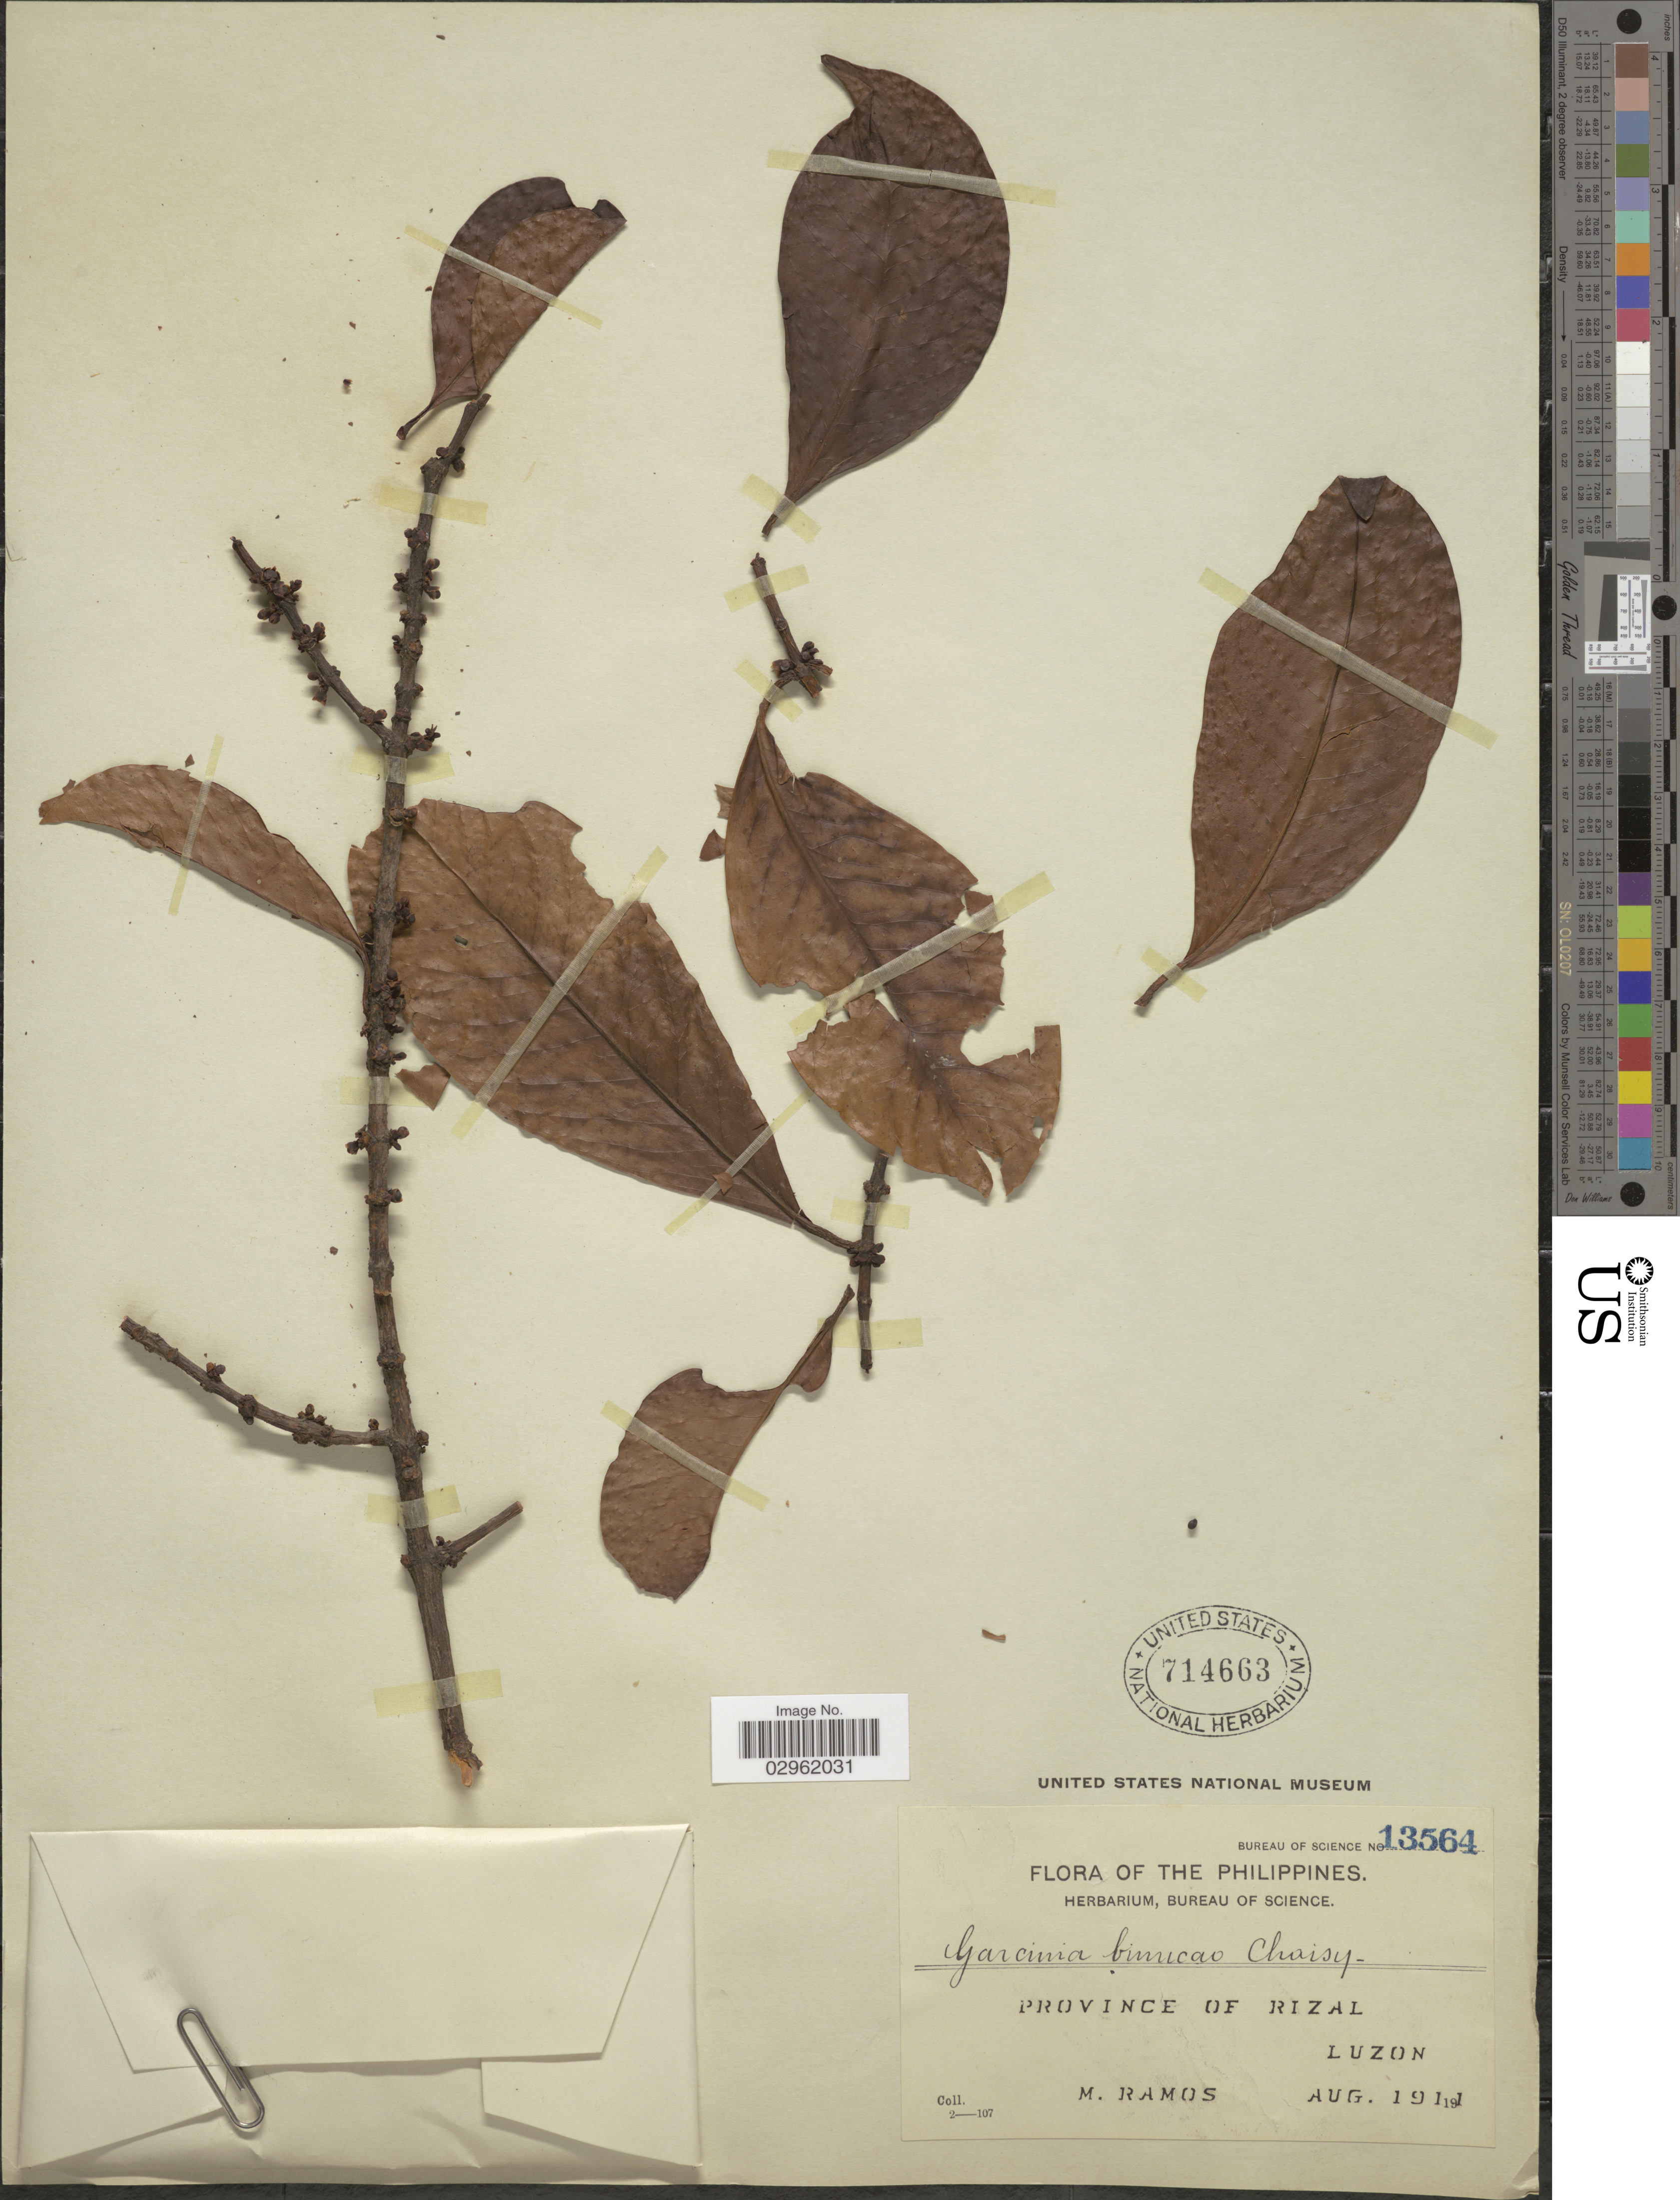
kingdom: Plantae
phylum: Tracheophyta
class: Magnoliopsida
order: Malpighiales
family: Clusiaceae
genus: Garcinia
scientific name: Garcinia binucao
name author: (Blanco) Choisy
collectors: M. Ramos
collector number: Bureau of Science 13564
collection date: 1911-08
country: Philippines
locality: Province of Rizal. Luzon.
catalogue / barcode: US 714663